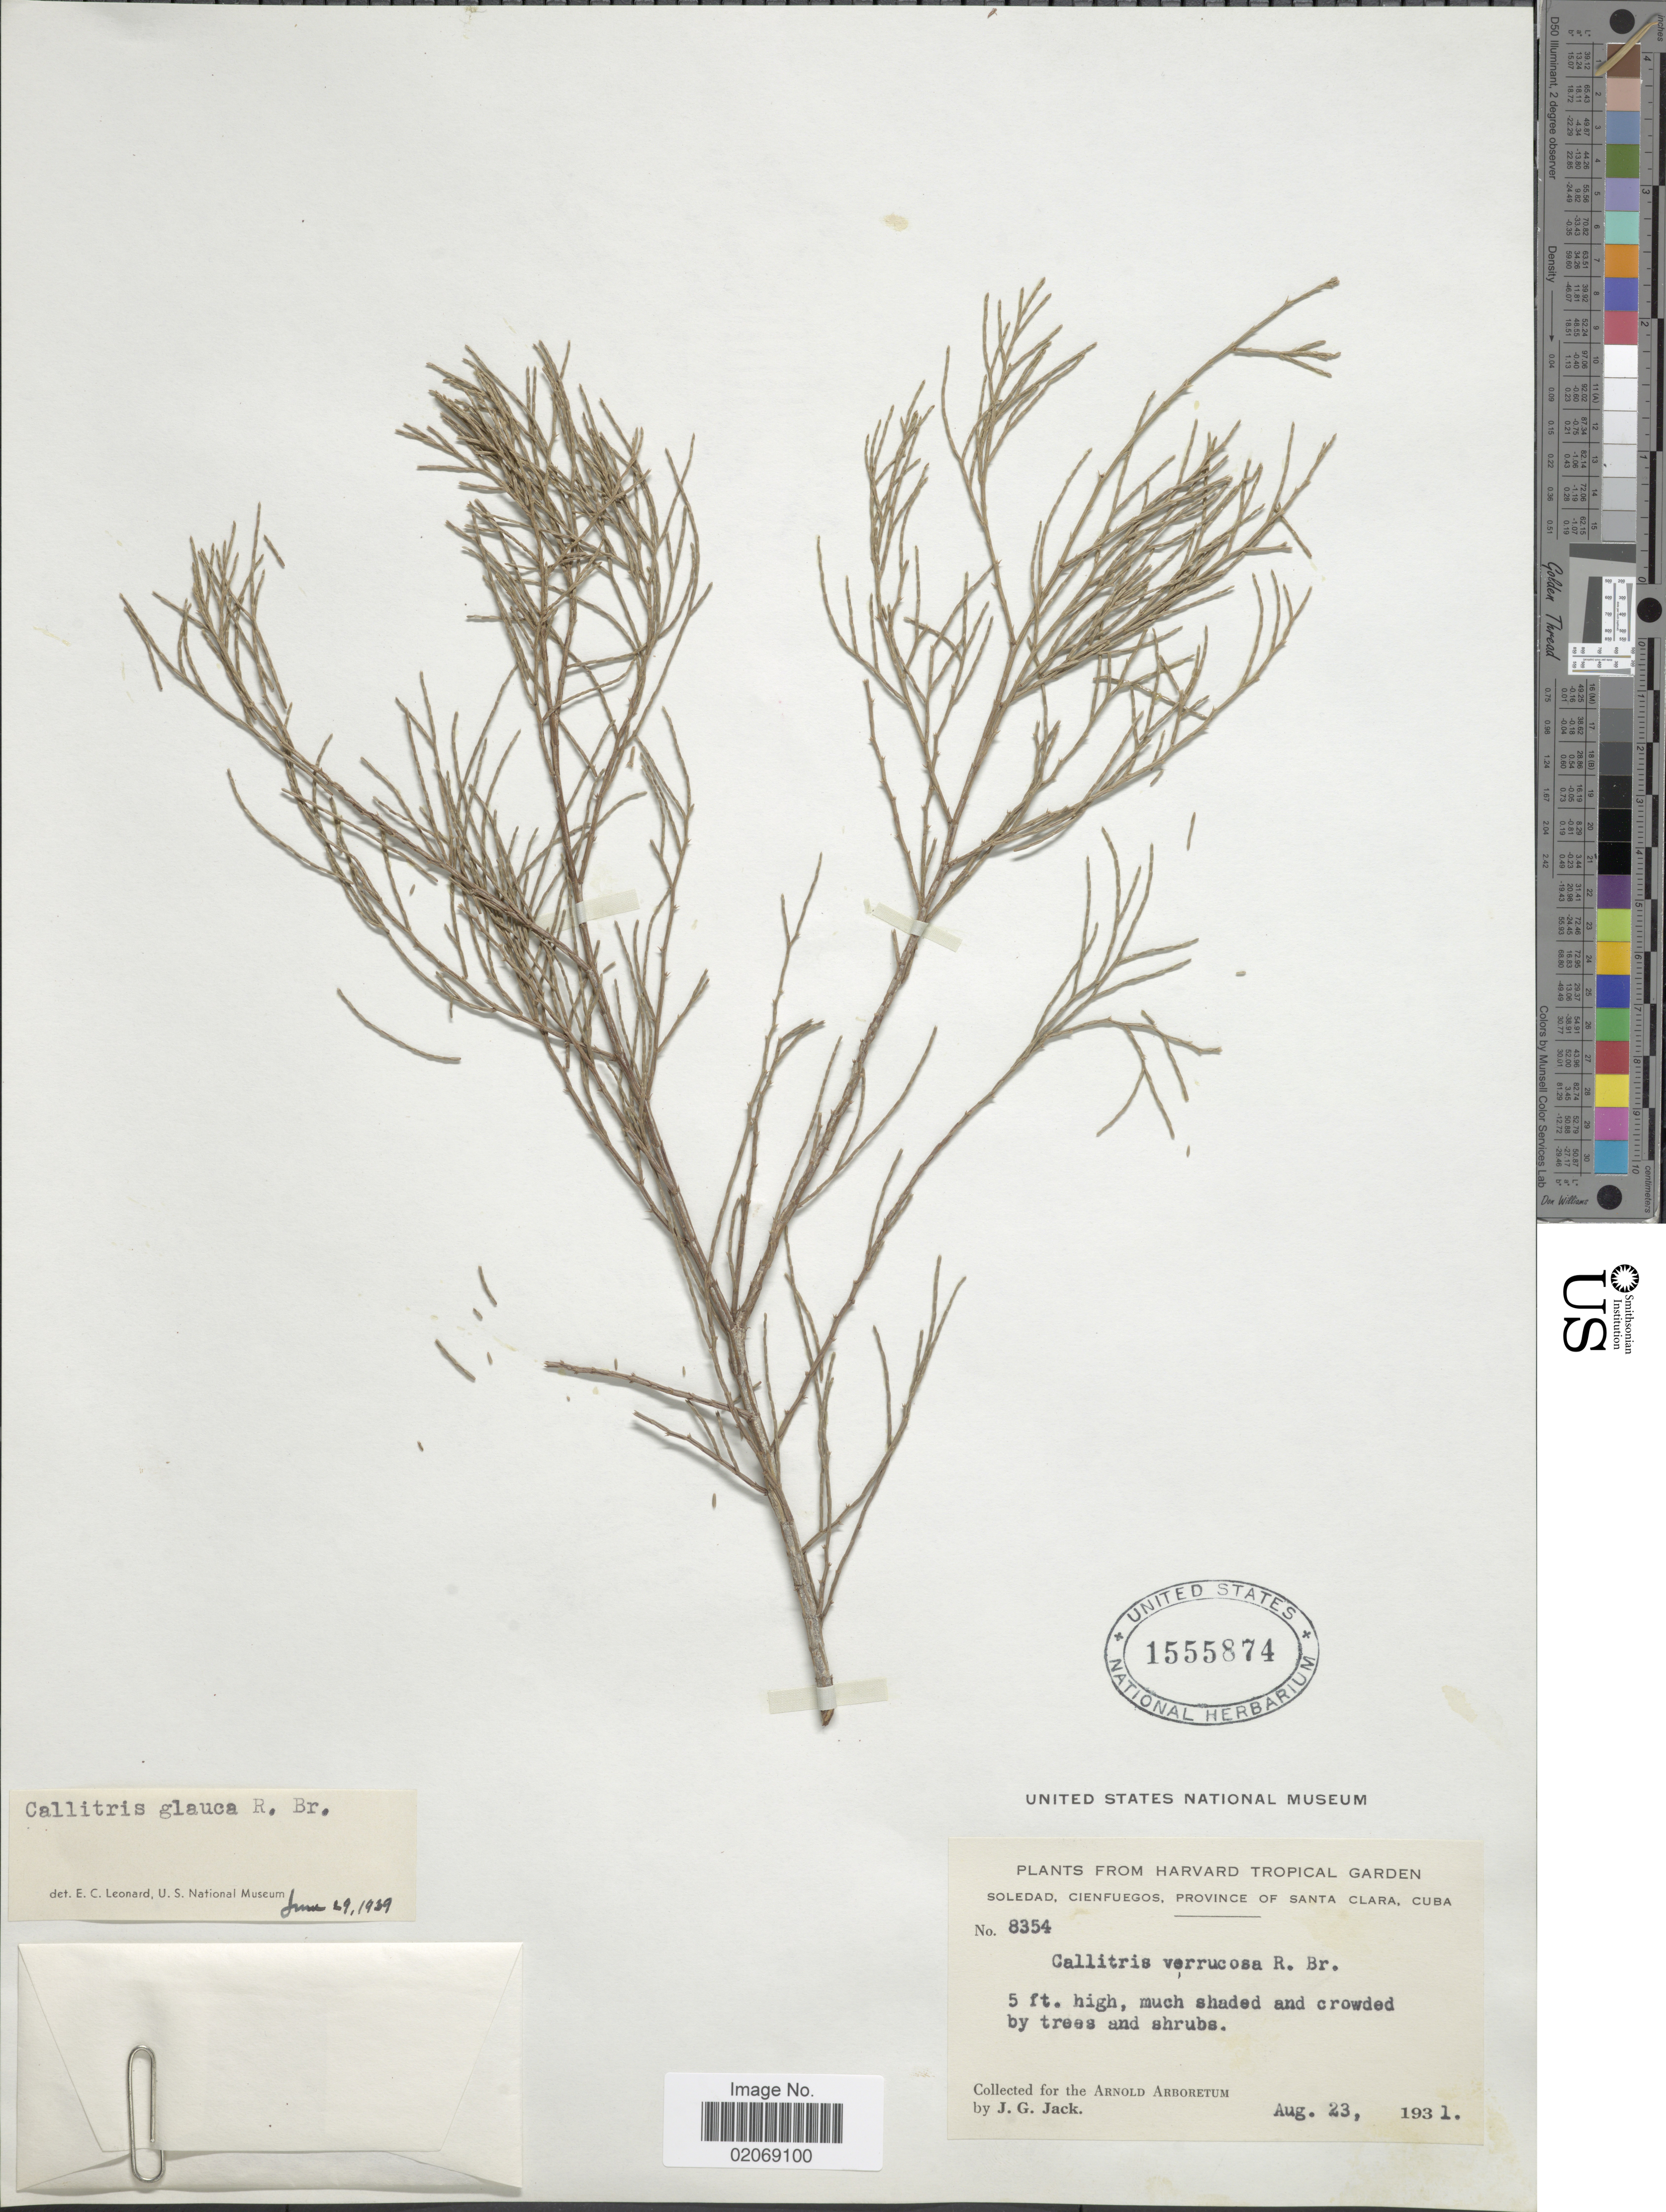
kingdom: Plantae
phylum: Tracheophyta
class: Pinopsida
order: Pinales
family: Cupressaceae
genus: Callitris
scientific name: Callitris glauca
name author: R. Br. ex R.T. Baker & H.G. Sm.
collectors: J. G. Jack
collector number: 8354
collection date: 1931-08-23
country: Cuba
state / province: Las Villas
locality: Soledad, Cienfuegos, Province of Santa Clara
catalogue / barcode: US 1555874